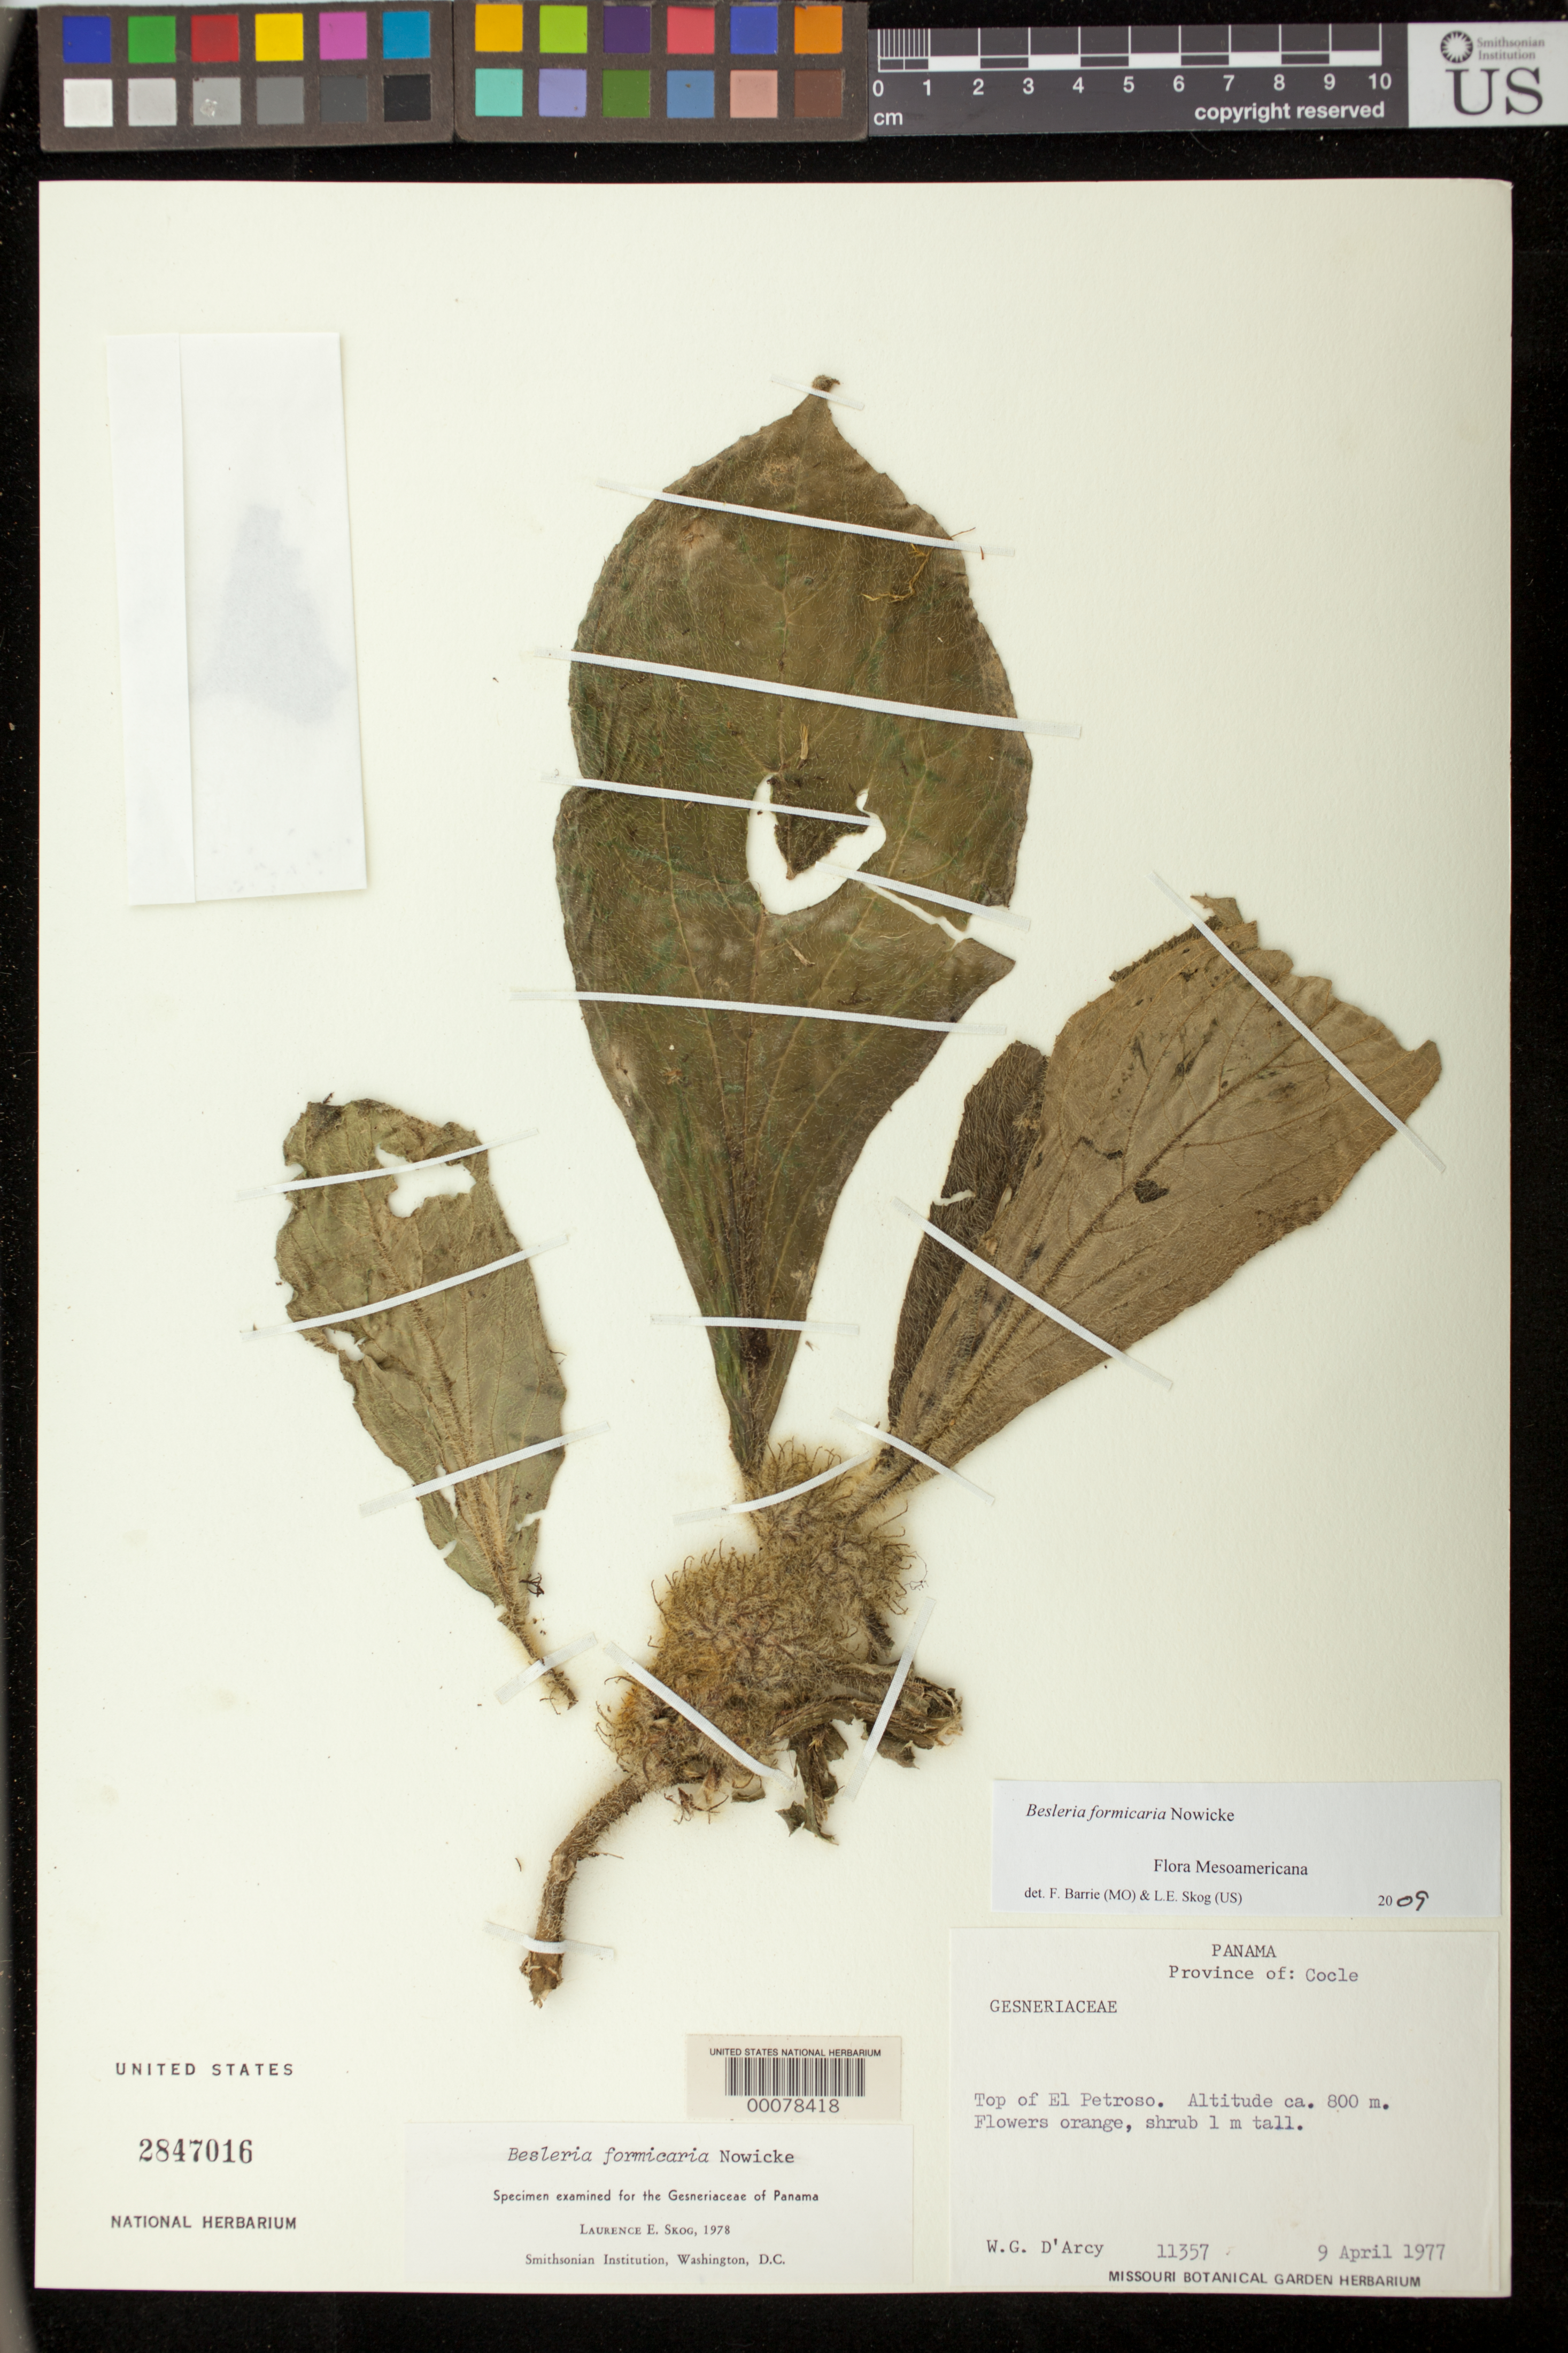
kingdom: Plantae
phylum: Tracheophyta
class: Magnoliopsida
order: Lamiales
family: Gesneriaceae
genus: Besleria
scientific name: Besleria formicaria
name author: Nowicke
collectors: W. G. D'Arcy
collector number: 11357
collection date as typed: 09 Apr 1977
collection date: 1977-04-09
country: Panama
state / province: Coclé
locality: Top of El Petroso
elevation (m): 800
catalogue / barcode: US 2847016